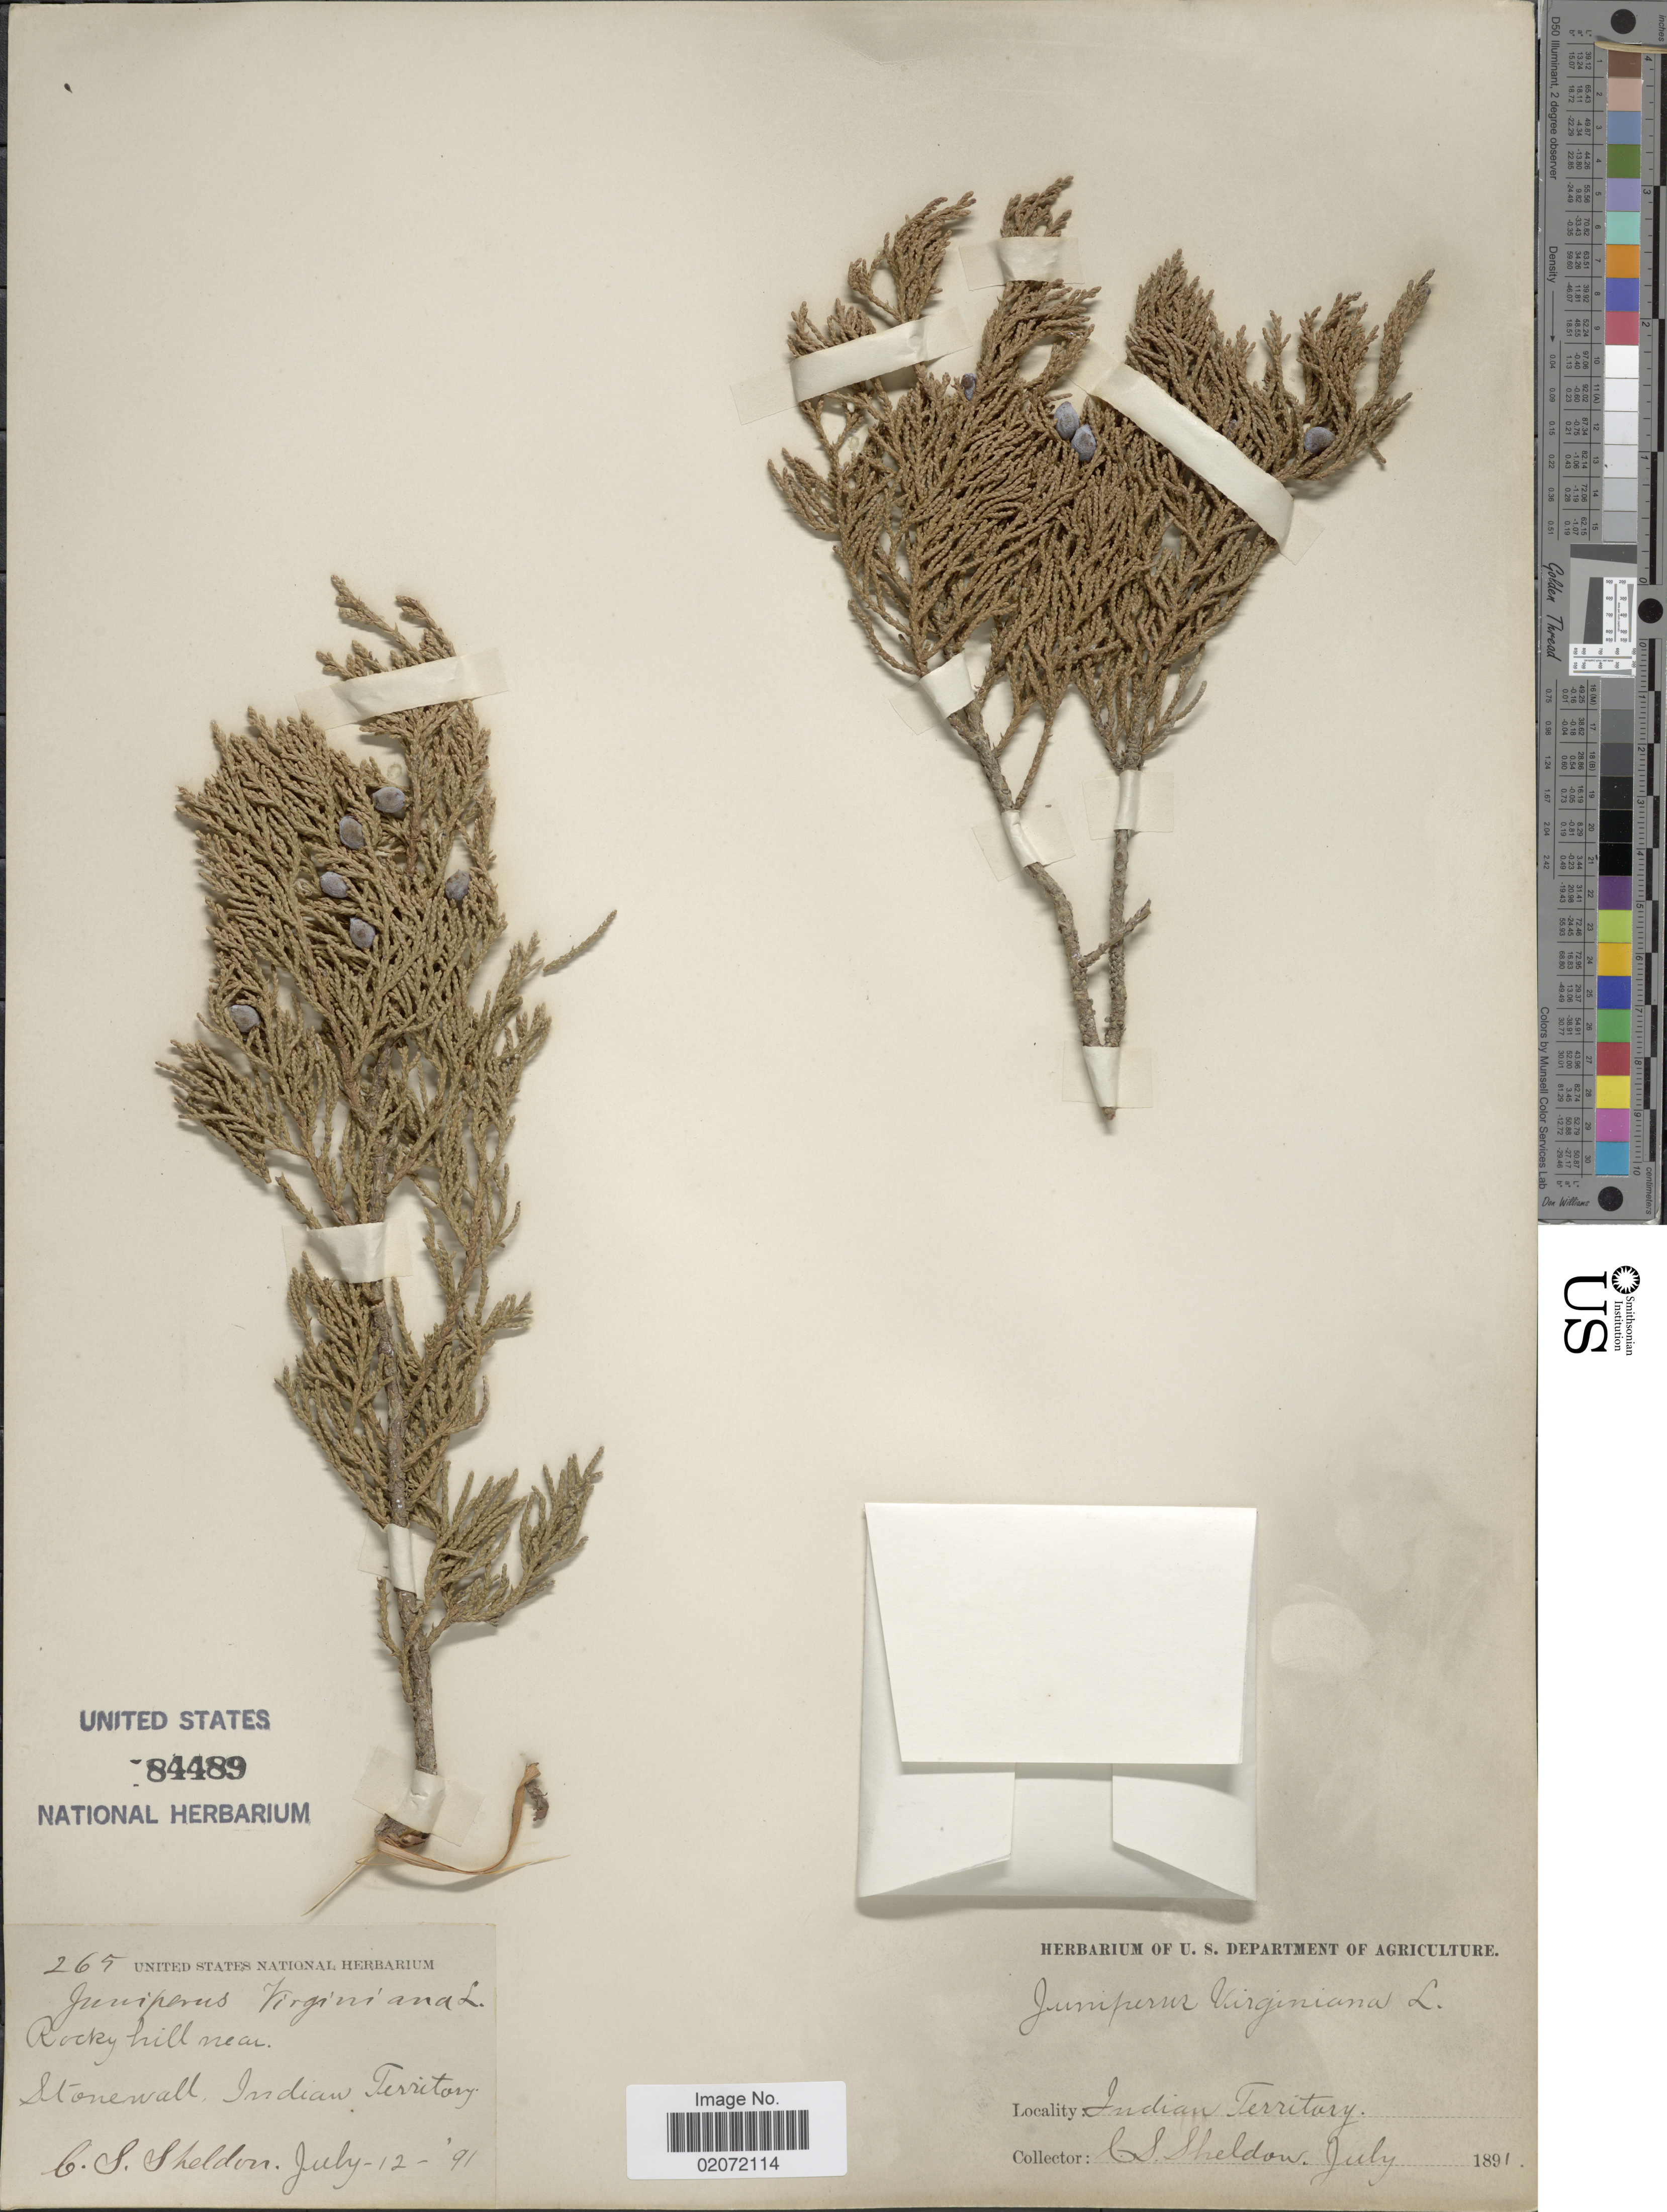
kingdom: Plantae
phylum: Tracheophyta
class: Pinopsida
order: Pinales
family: Cupressaceae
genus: Juniperus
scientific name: Juniperus virginiana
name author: L.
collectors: C. S. Sheldon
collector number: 265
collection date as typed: Transcribed d/m/y: 12/7/91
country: United States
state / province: Oklahoma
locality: Indian Territory. Stonewald, Indian Territory.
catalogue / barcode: US 84489